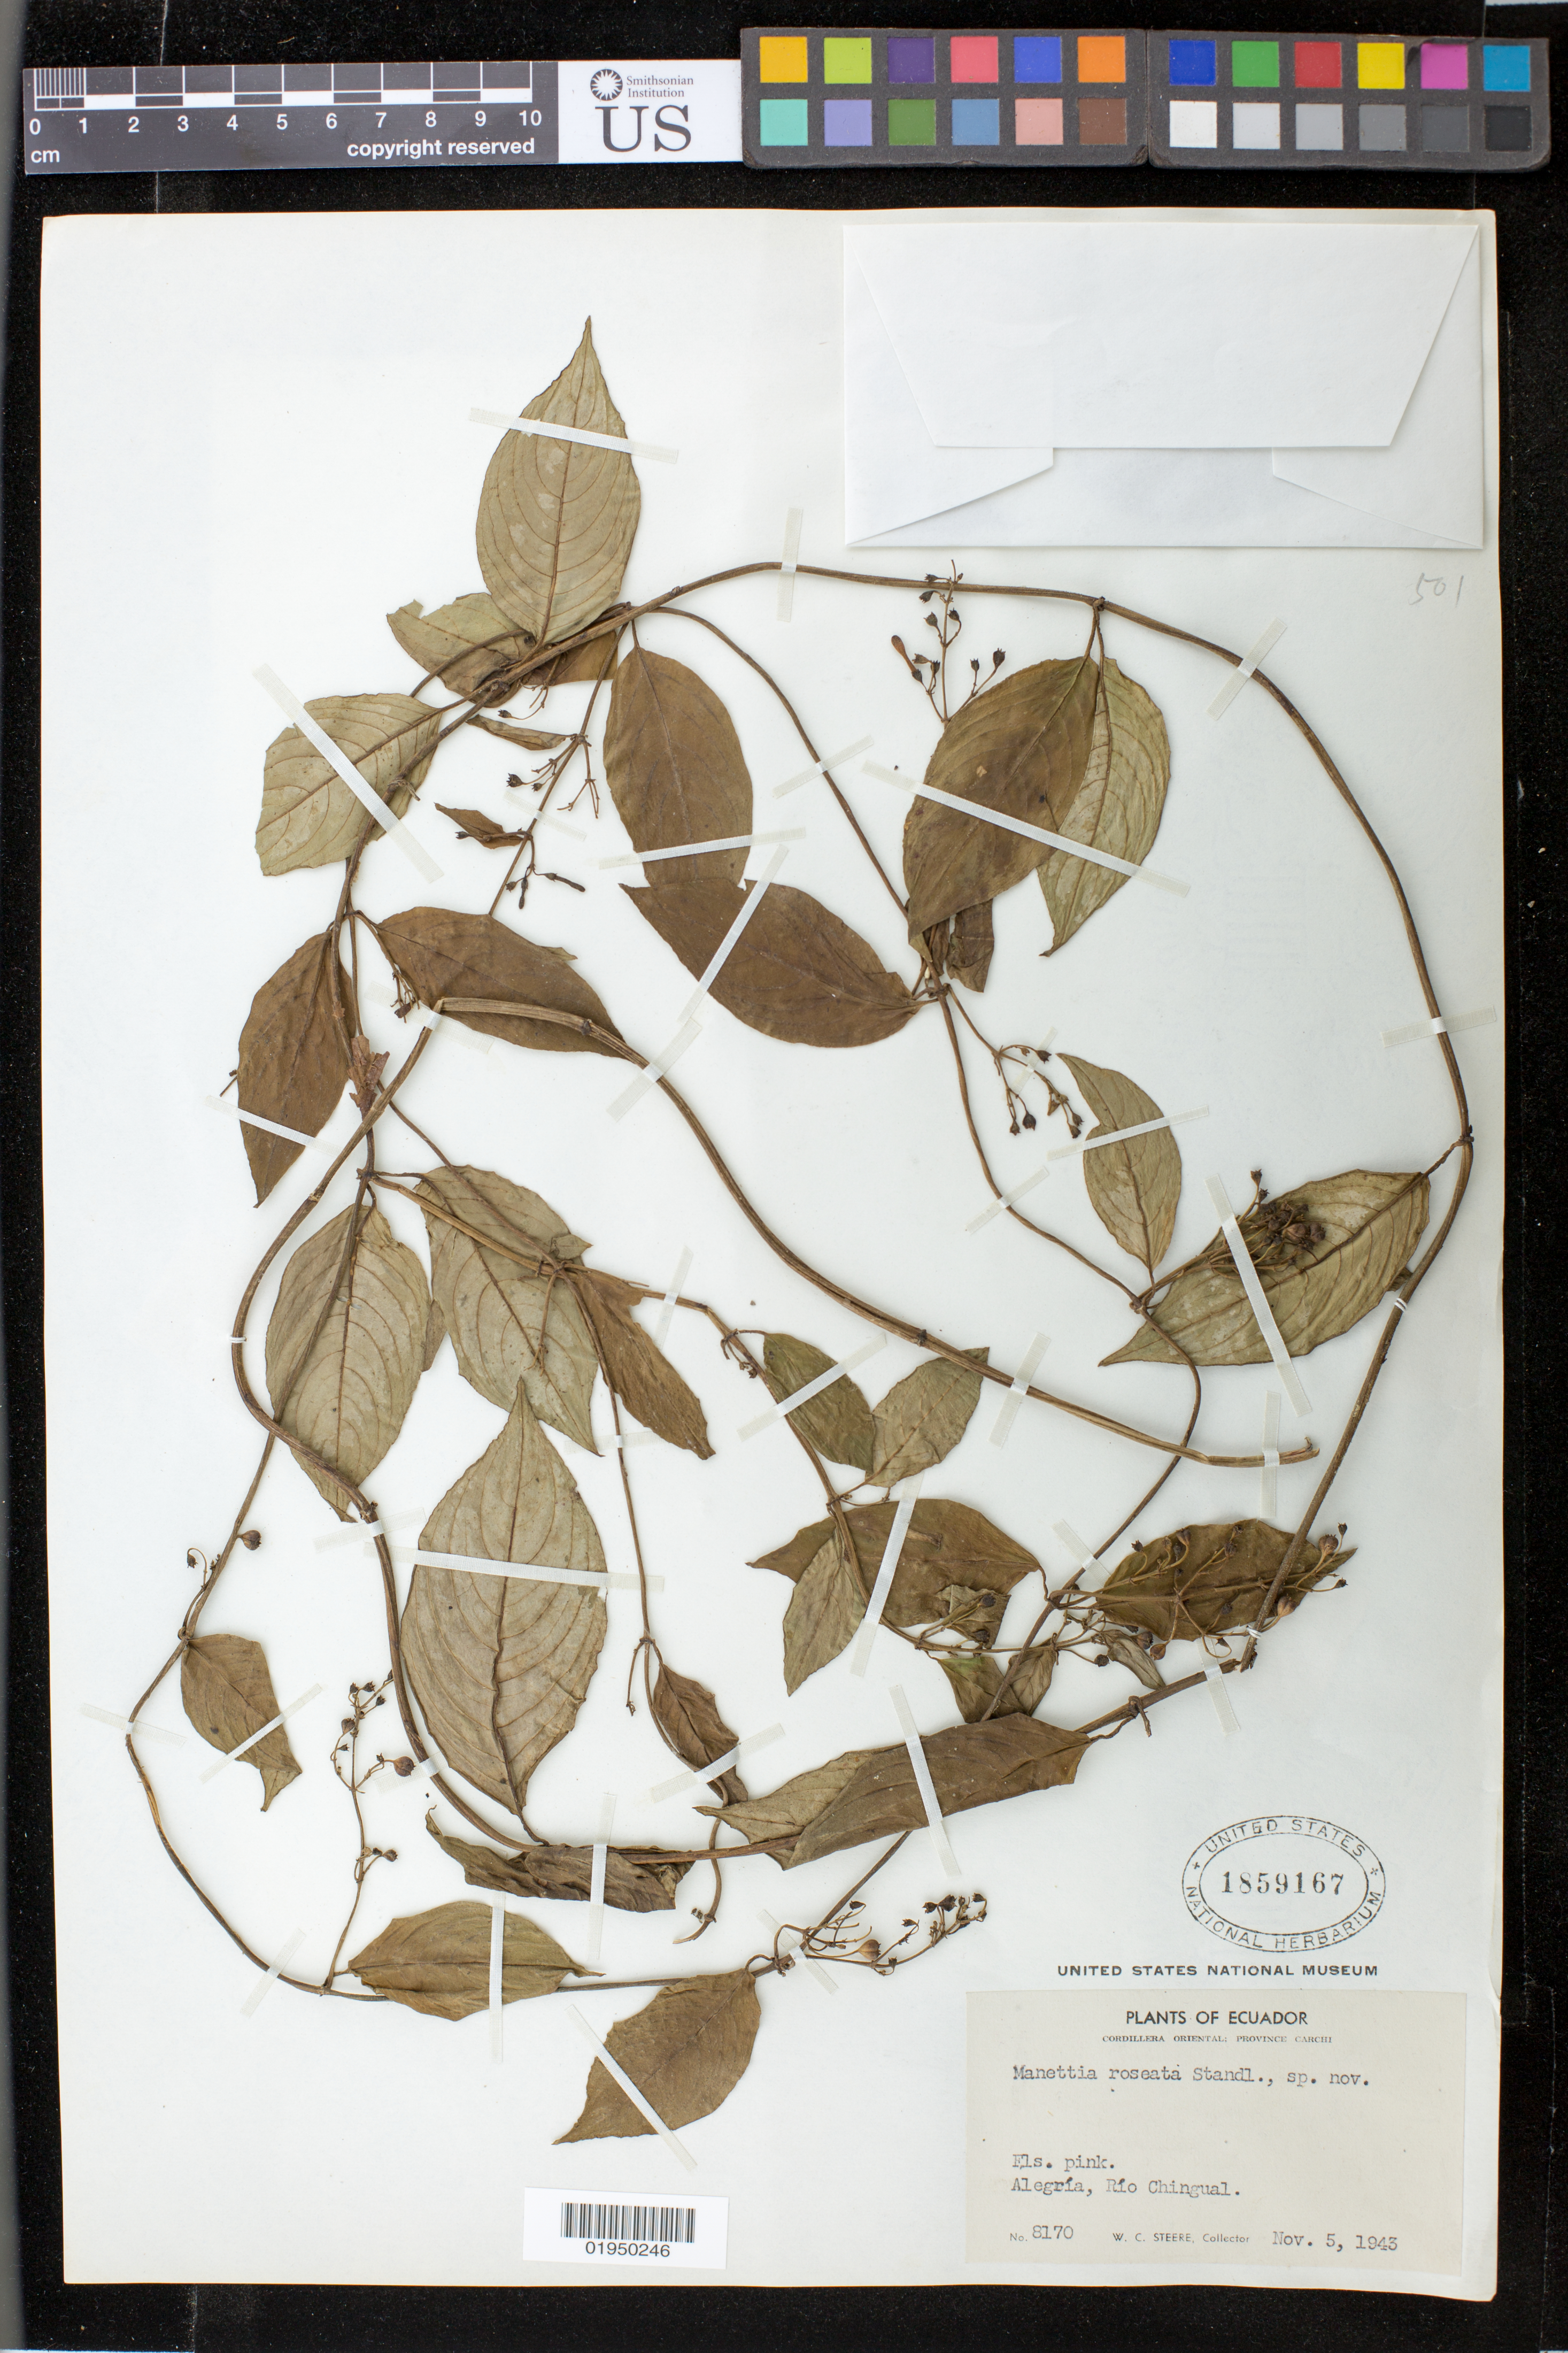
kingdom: Plantae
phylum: Tracheophyta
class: Magnoliopsida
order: Gentianales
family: Rubiaceae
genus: Manettia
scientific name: Manettia roseata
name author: Standl.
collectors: W. C. Steere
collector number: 8170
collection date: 1943-11-05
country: Ecuador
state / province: Carchi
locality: Alegria, Rio Chingual.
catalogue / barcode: US 1859167